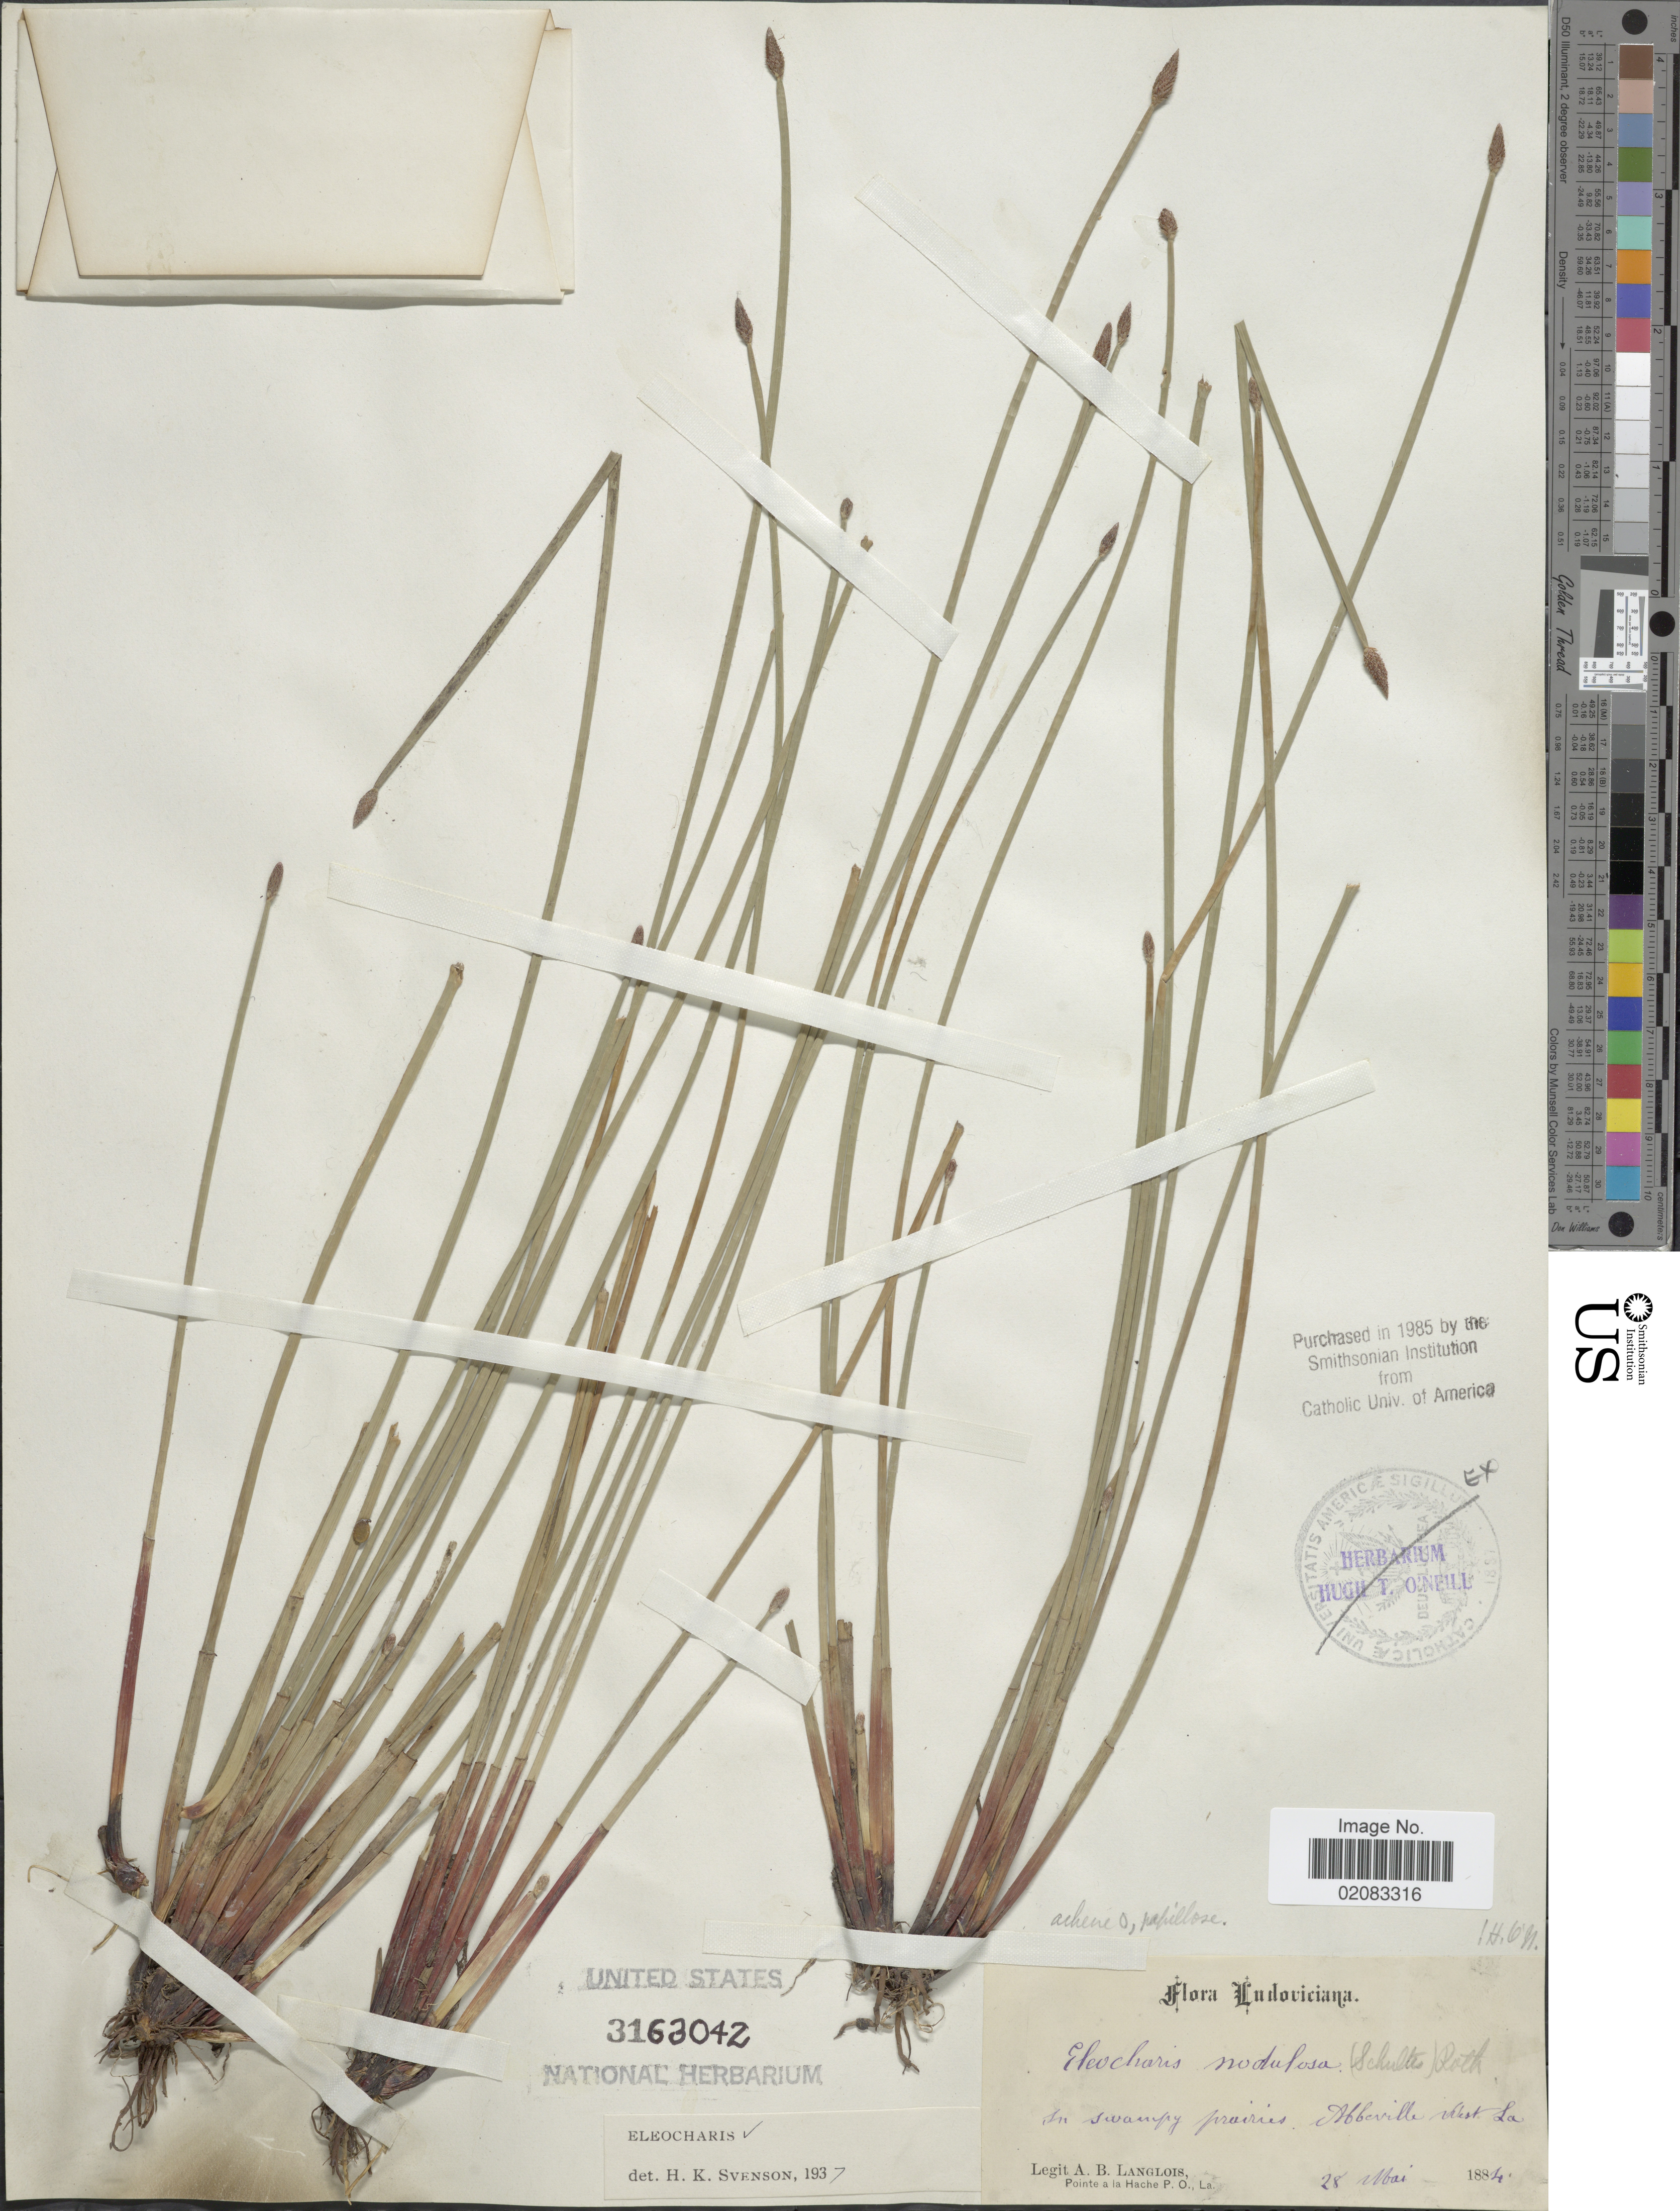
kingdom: Plantae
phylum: Tracheophyta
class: Liliopsida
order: Poales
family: Cyperaceae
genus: Eleocharis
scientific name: Eleocharis montana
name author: (Kunth) Roem. & Schult.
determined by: Strong, Mark T., (BOT), Smithsonian Institution - National Museum of Natural History (UNITED STATES)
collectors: A. Langlois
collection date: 1884-05-28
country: United States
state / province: Louisiana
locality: In swampy prairies Abbeville West La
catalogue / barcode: US 3163042